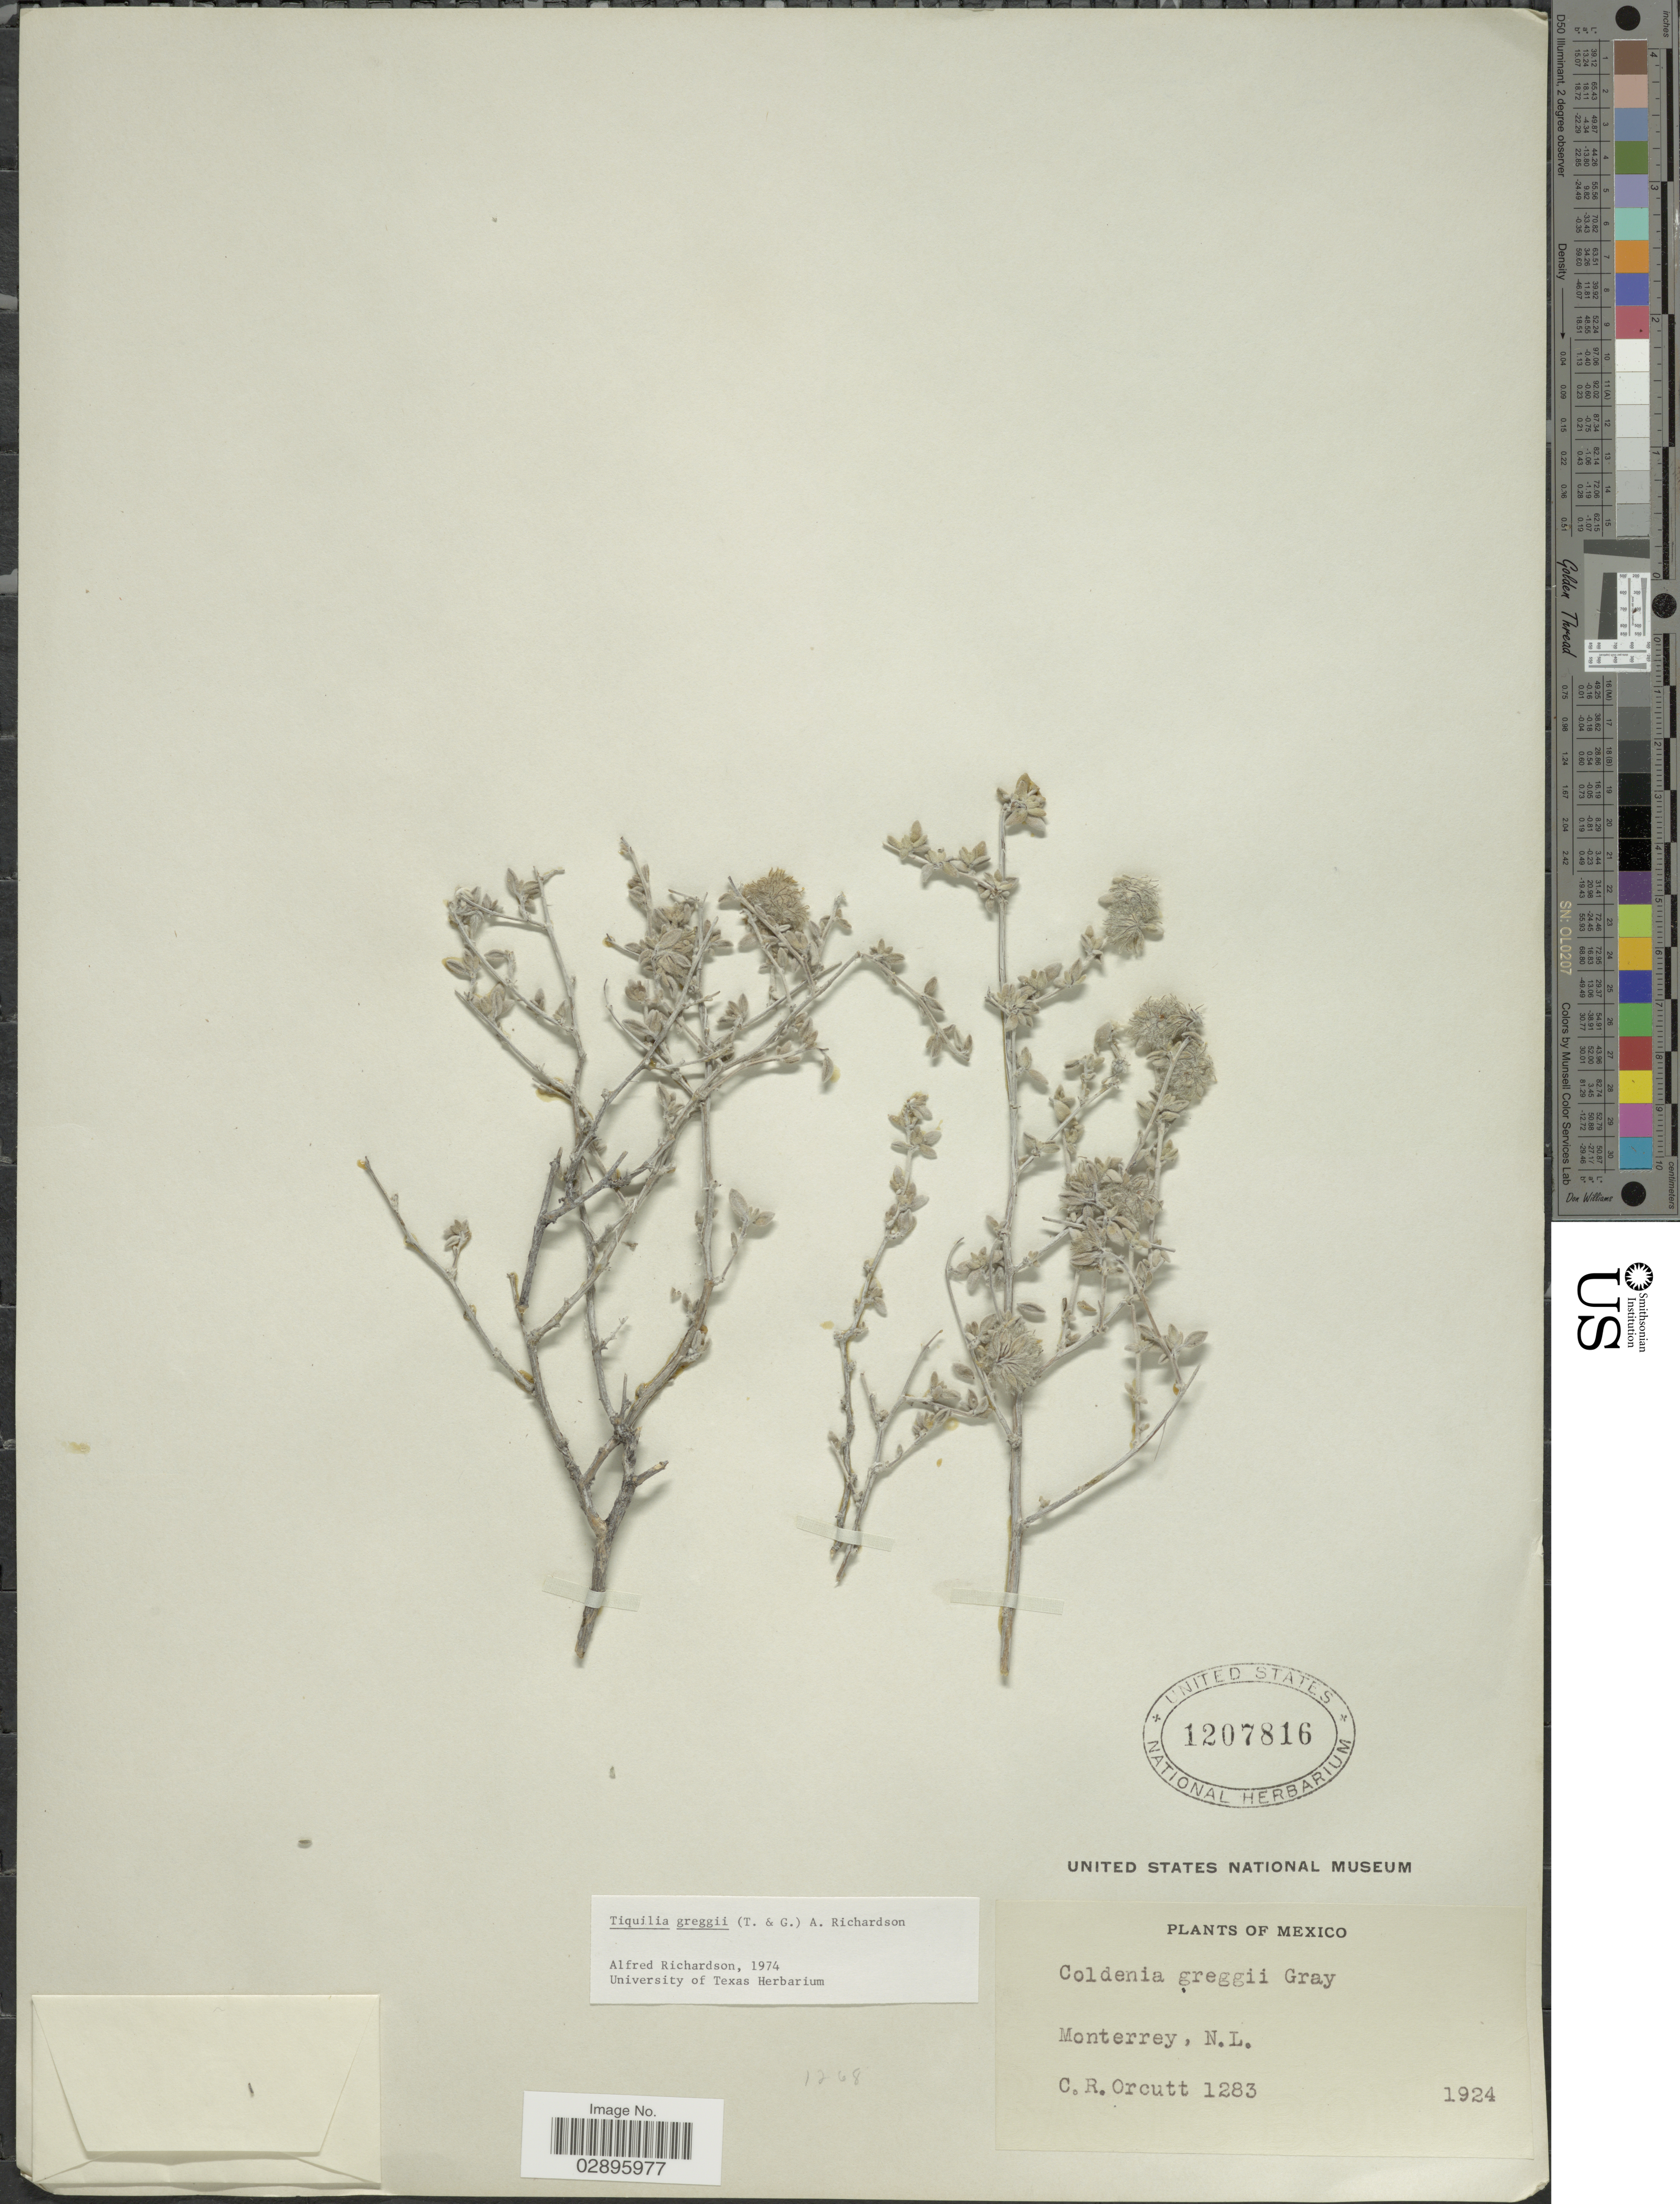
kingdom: Plantae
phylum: Tracheophyta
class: Magnoliopsida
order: Boraginales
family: Ehretiaceae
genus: Tiquilia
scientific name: Tiquilia greggii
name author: (Torr.) A.T. Richardson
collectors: C. R. Orcutt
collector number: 1283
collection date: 1924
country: Mexico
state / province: Nuevo León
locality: Monterrey, N.L.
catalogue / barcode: US 1207816